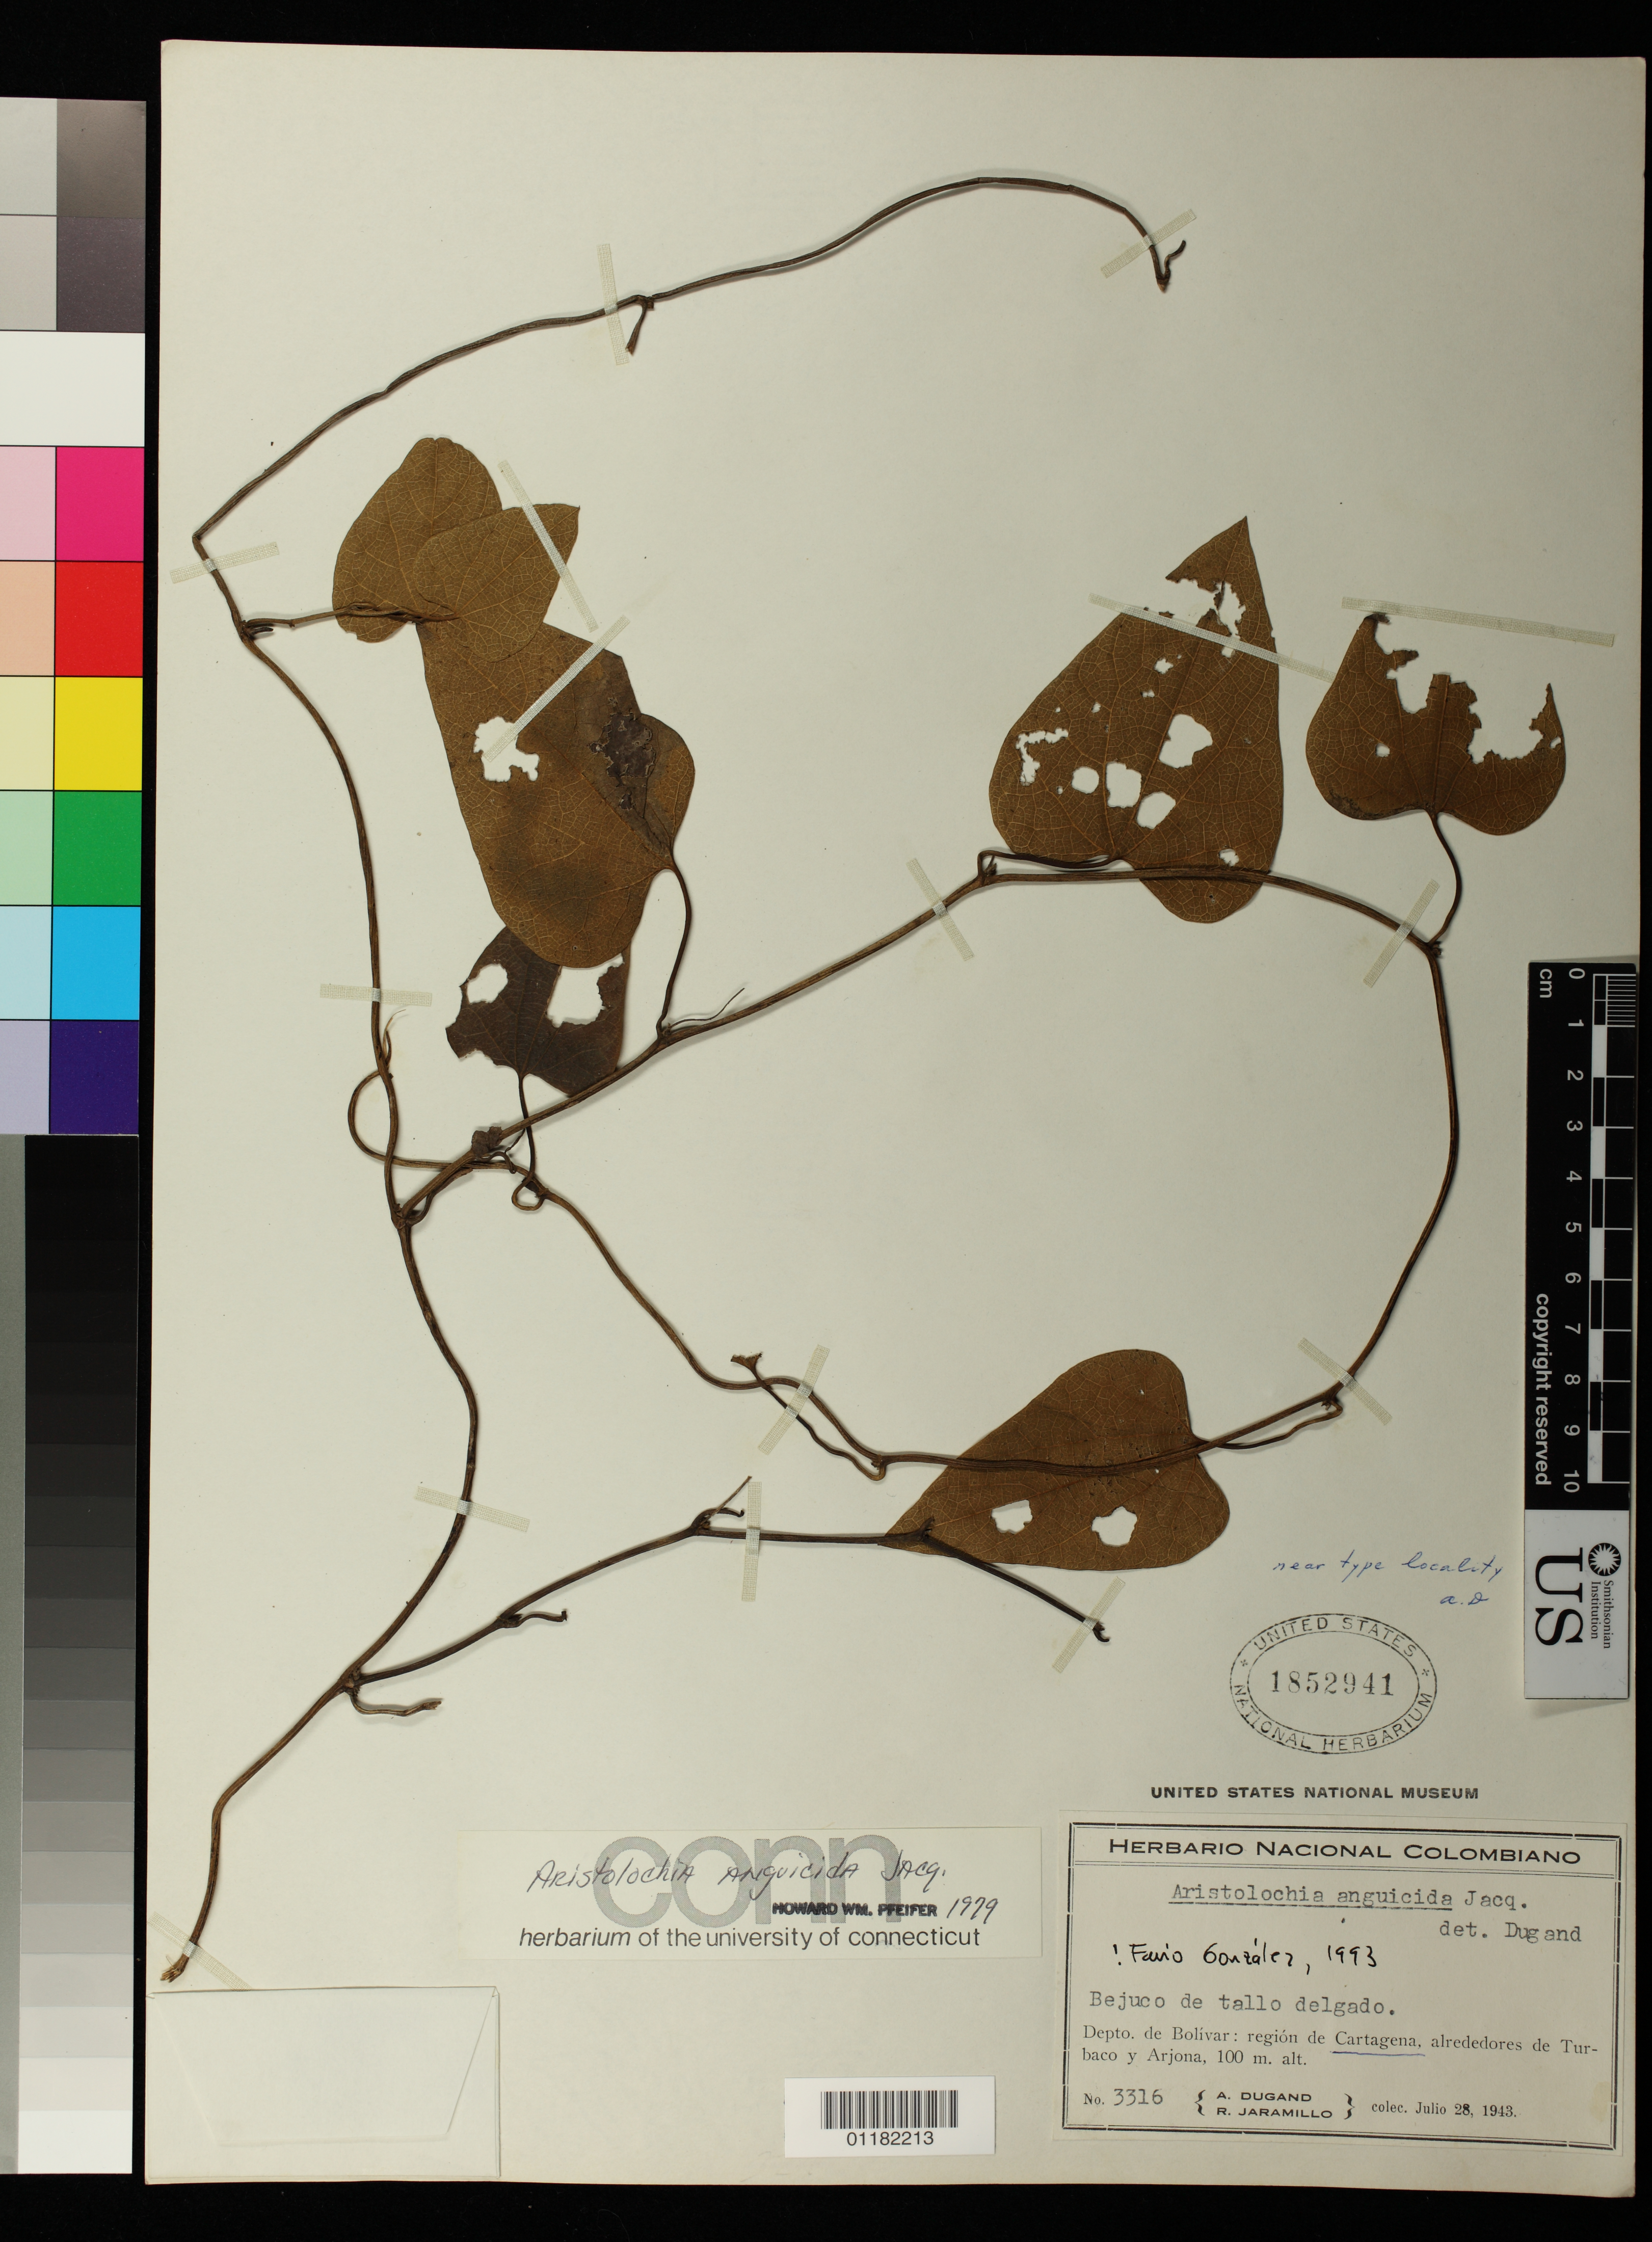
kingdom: Plantae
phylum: Tracheophyta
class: Magnoliopsida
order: Piperales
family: Aristolochiaceae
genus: Aristolochia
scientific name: Aristolochia anguicida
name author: Jacq.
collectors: A. Dugand G. & R. Jaramillo M.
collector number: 3316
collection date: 1943-07-28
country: Colombia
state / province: Bolívar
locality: Region de Cartagena, alrededores de Turbaco y Arjona.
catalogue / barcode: US 1852941